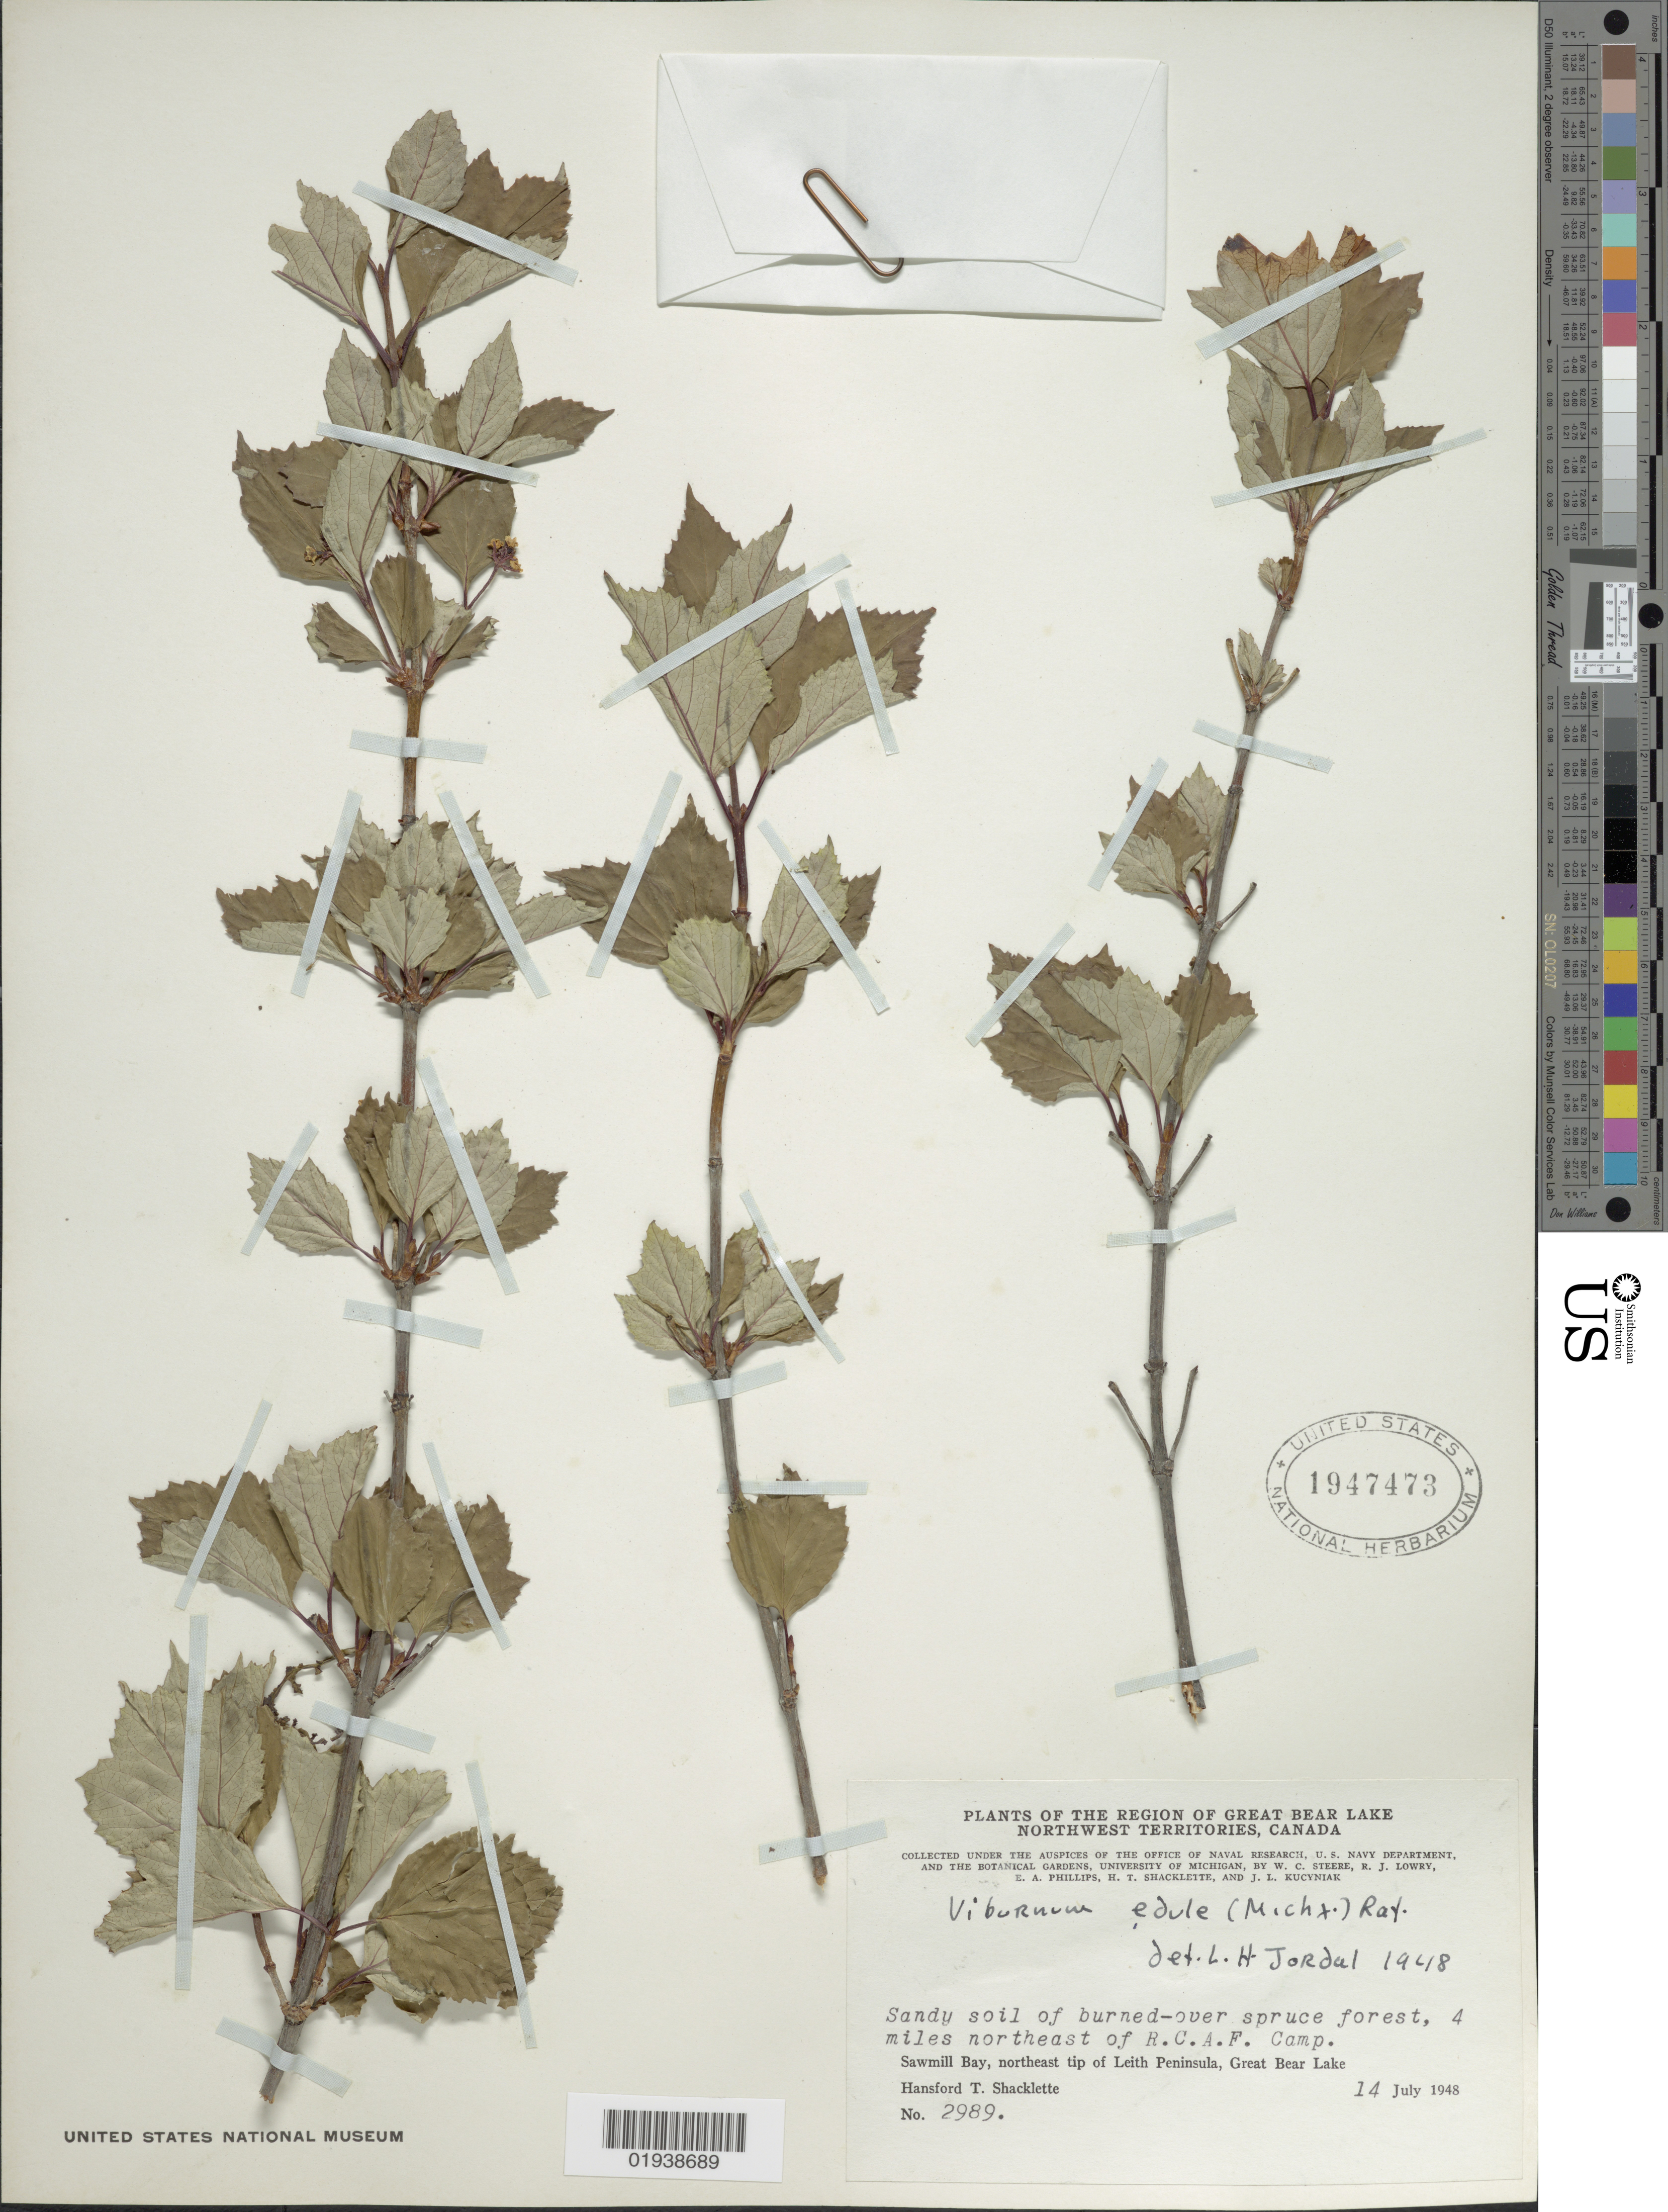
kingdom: Plantae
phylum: Tracheophyta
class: Magnoliopsida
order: Dipsacales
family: Viburnaceae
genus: Viburnum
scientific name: Viburnum edule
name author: (Michx.) Raf.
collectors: H. Shacklette, W. C. Steere, R. Lowry, E. Phillips & et al.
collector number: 2989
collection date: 1948-07-14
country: Canada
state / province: Northwest Territories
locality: Region of Great Bear Lake. 4 miles northeast of R.C.A.F. Camp. Sawmill Bay, northeast tip of Leith Peninsula, Great Bear Lakes.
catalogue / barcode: US 1947473